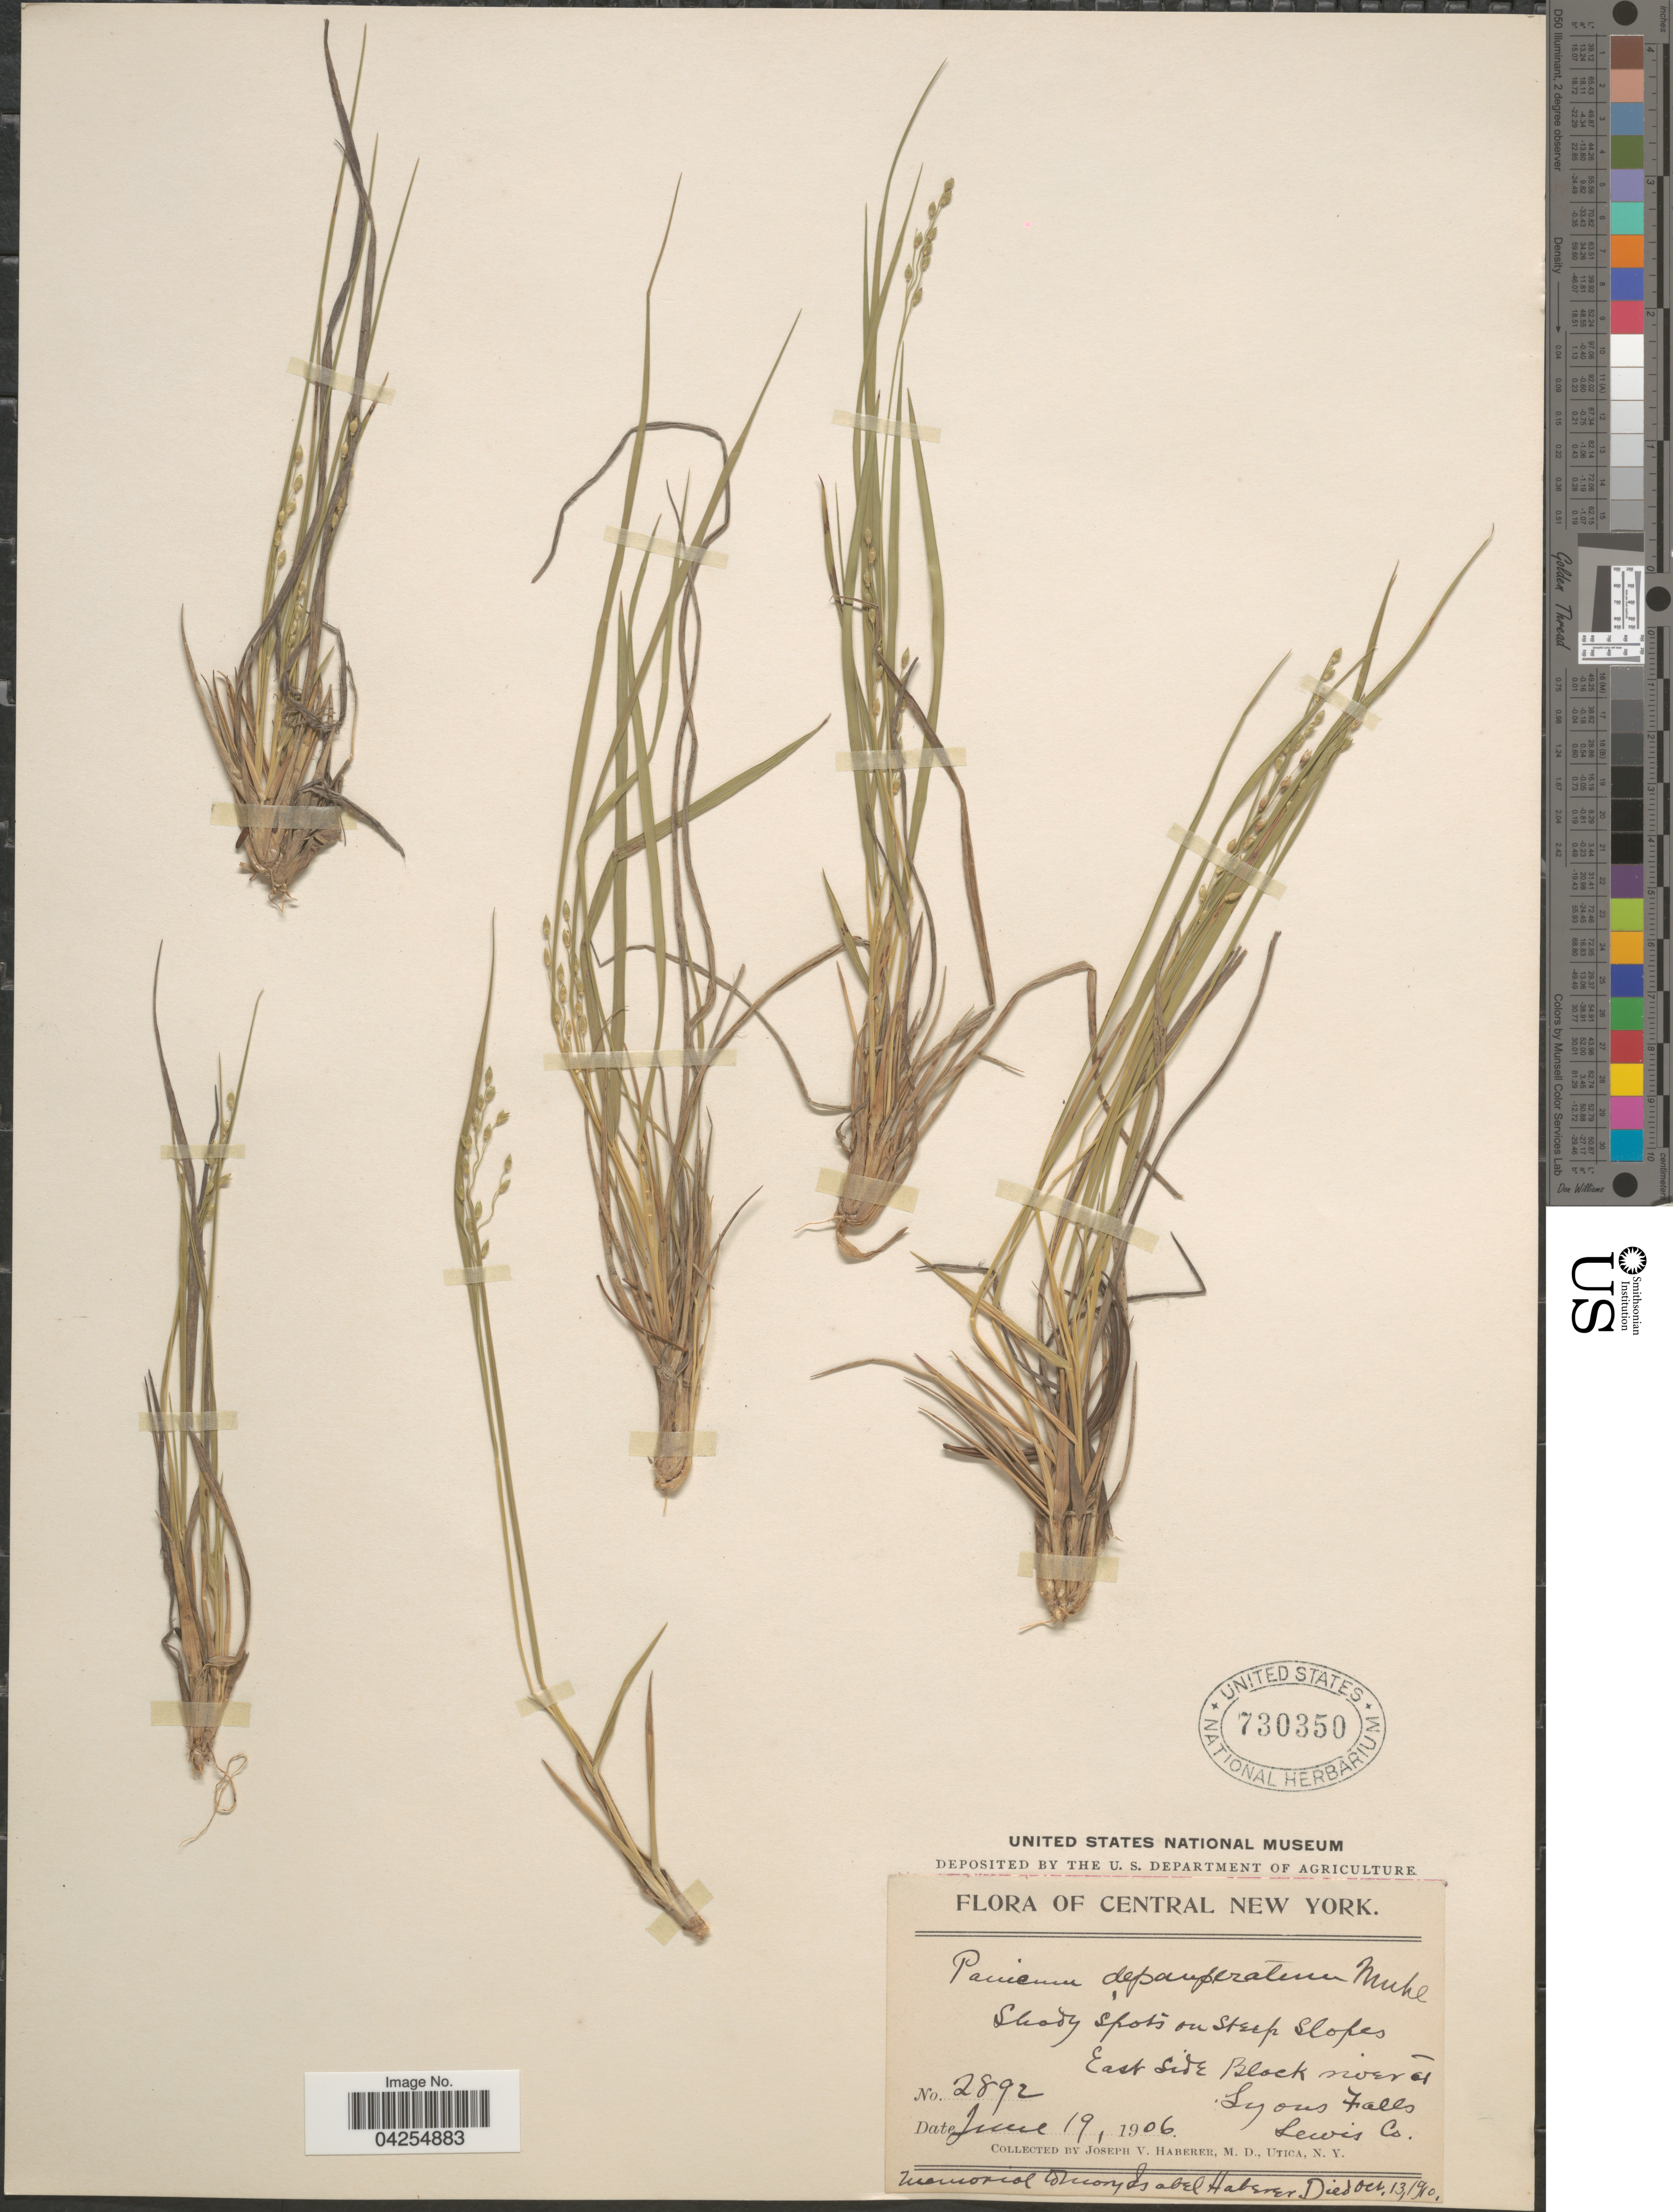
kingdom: Plantae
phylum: Tracheophyta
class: Liliopsida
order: Poales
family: Poaceae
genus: Dichanthelium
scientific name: Dichanthelium depauperatum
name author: (Muhl.) Gould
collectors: J. Harberer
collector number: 2892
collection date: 1906-06-19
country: United States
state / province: New York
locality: Central New York. East Side Block river at Lyons Falls. Lewis Co.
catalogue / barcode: US 730350